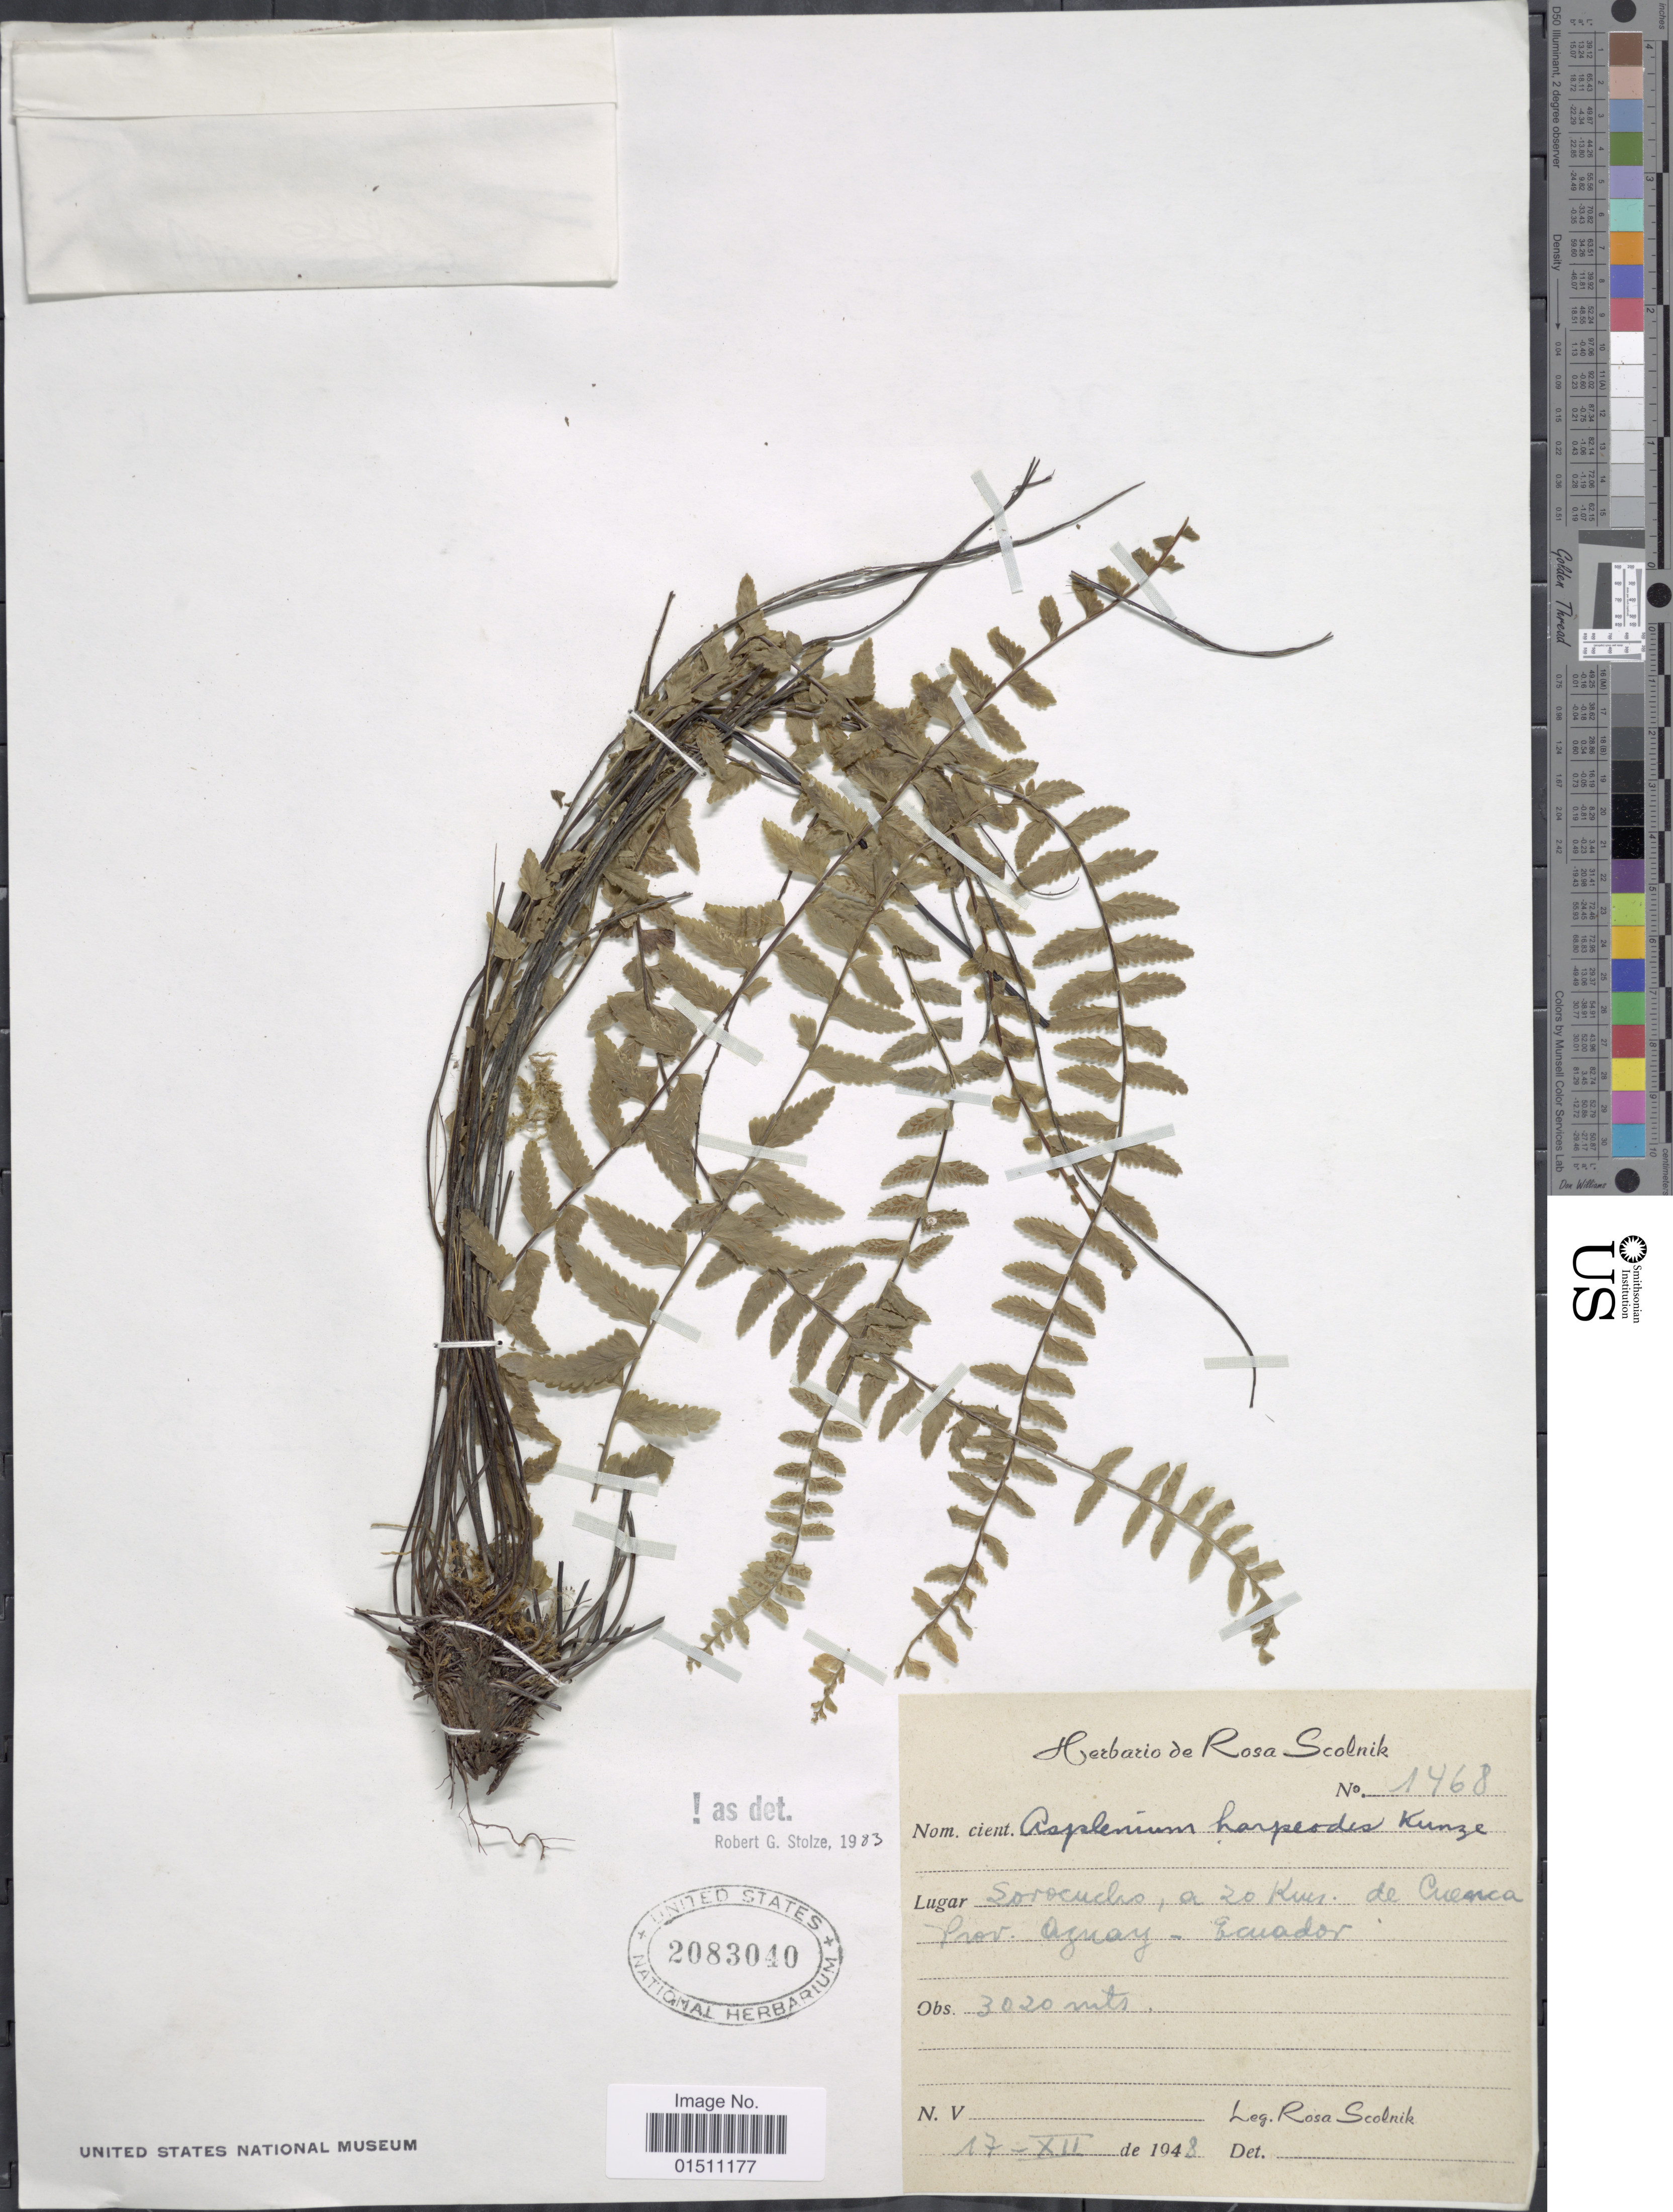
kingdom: Plantae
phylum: Tracheophyta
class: Polypodiopsida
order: Polypodiales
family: Aspleniaceae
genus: Asplenium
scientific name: Asplenium harpeodes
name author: Kunze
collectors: R. Scolnik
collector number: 1468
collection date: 1948-12-17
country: Ecuador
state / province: Azuay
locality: Ecuador, Sorocucho, a 20 kms. de Cuenca.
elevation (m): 3020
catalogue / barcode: US 2083040